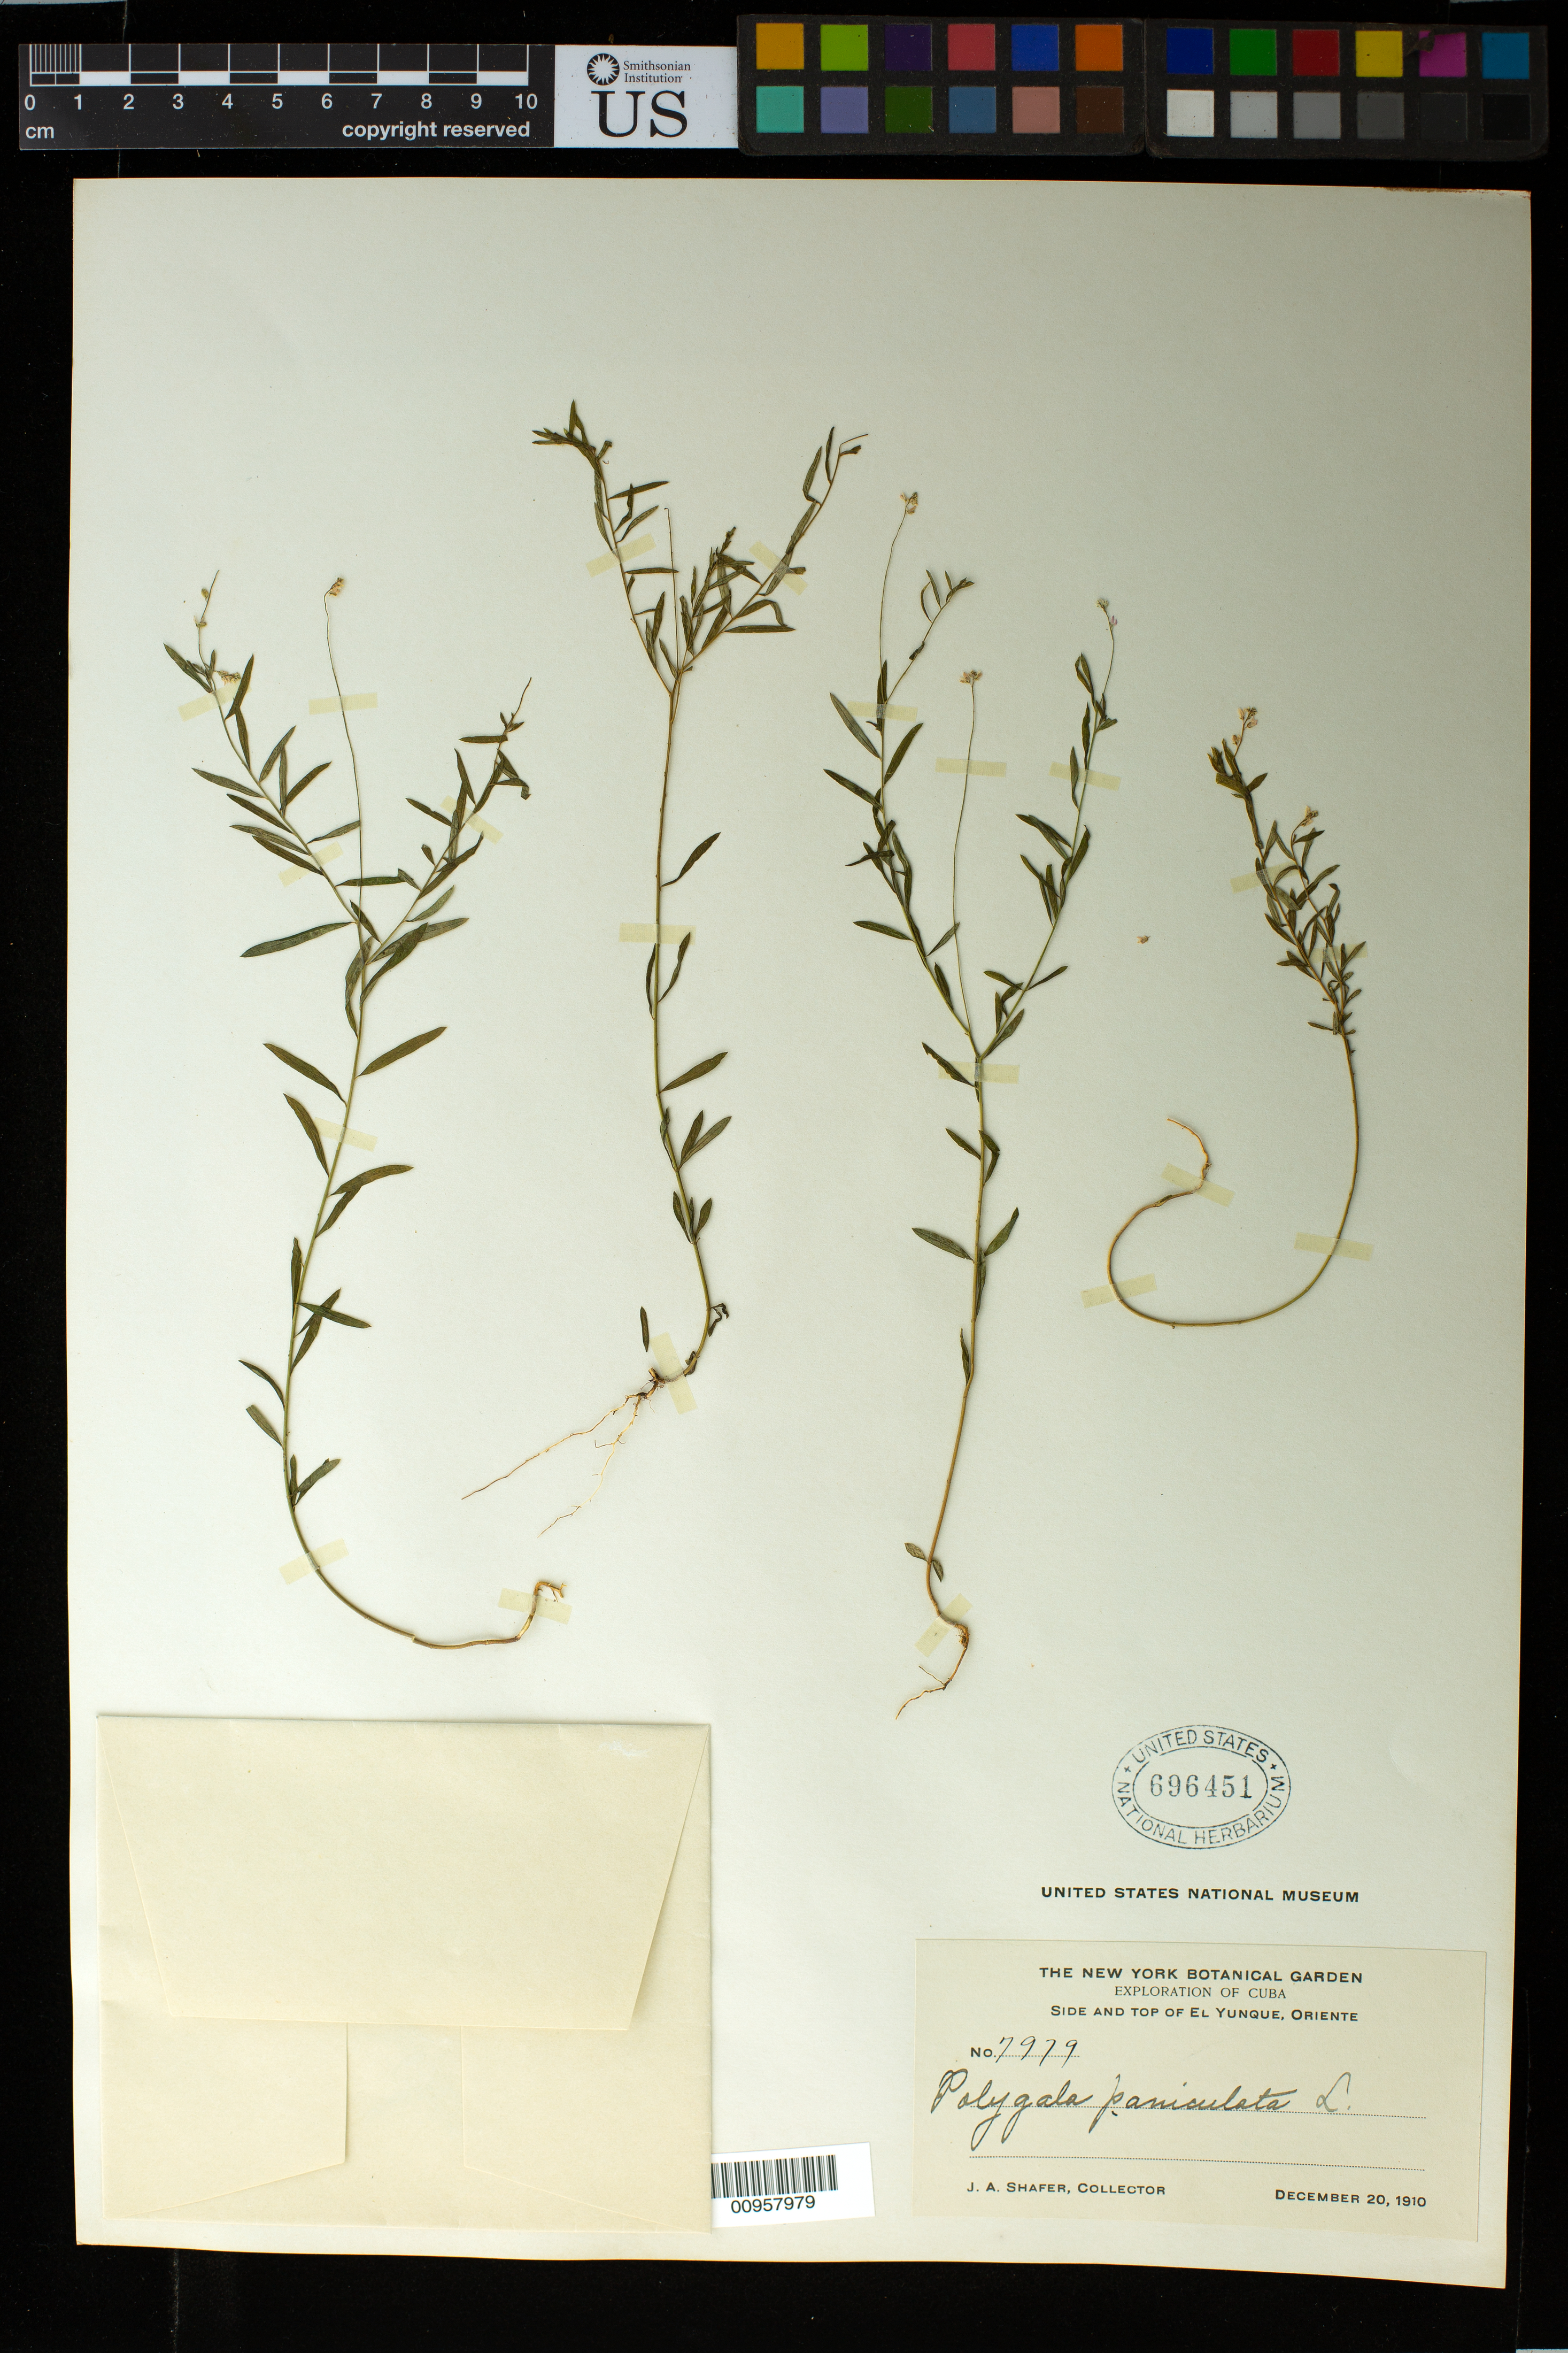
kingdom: Plantae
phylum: Tracheophyta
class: Magnoliopsida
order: Fabales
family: Polygalaceae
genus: Polygala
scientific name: Polygala paniculata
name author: L.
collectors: J. A. Shafer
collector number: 7979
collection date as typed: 20 Dec 1910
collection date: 1910-12-20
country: Cuba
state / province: Oriente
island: Cuba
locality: Side and top of El Yunque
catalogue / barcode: US 696451